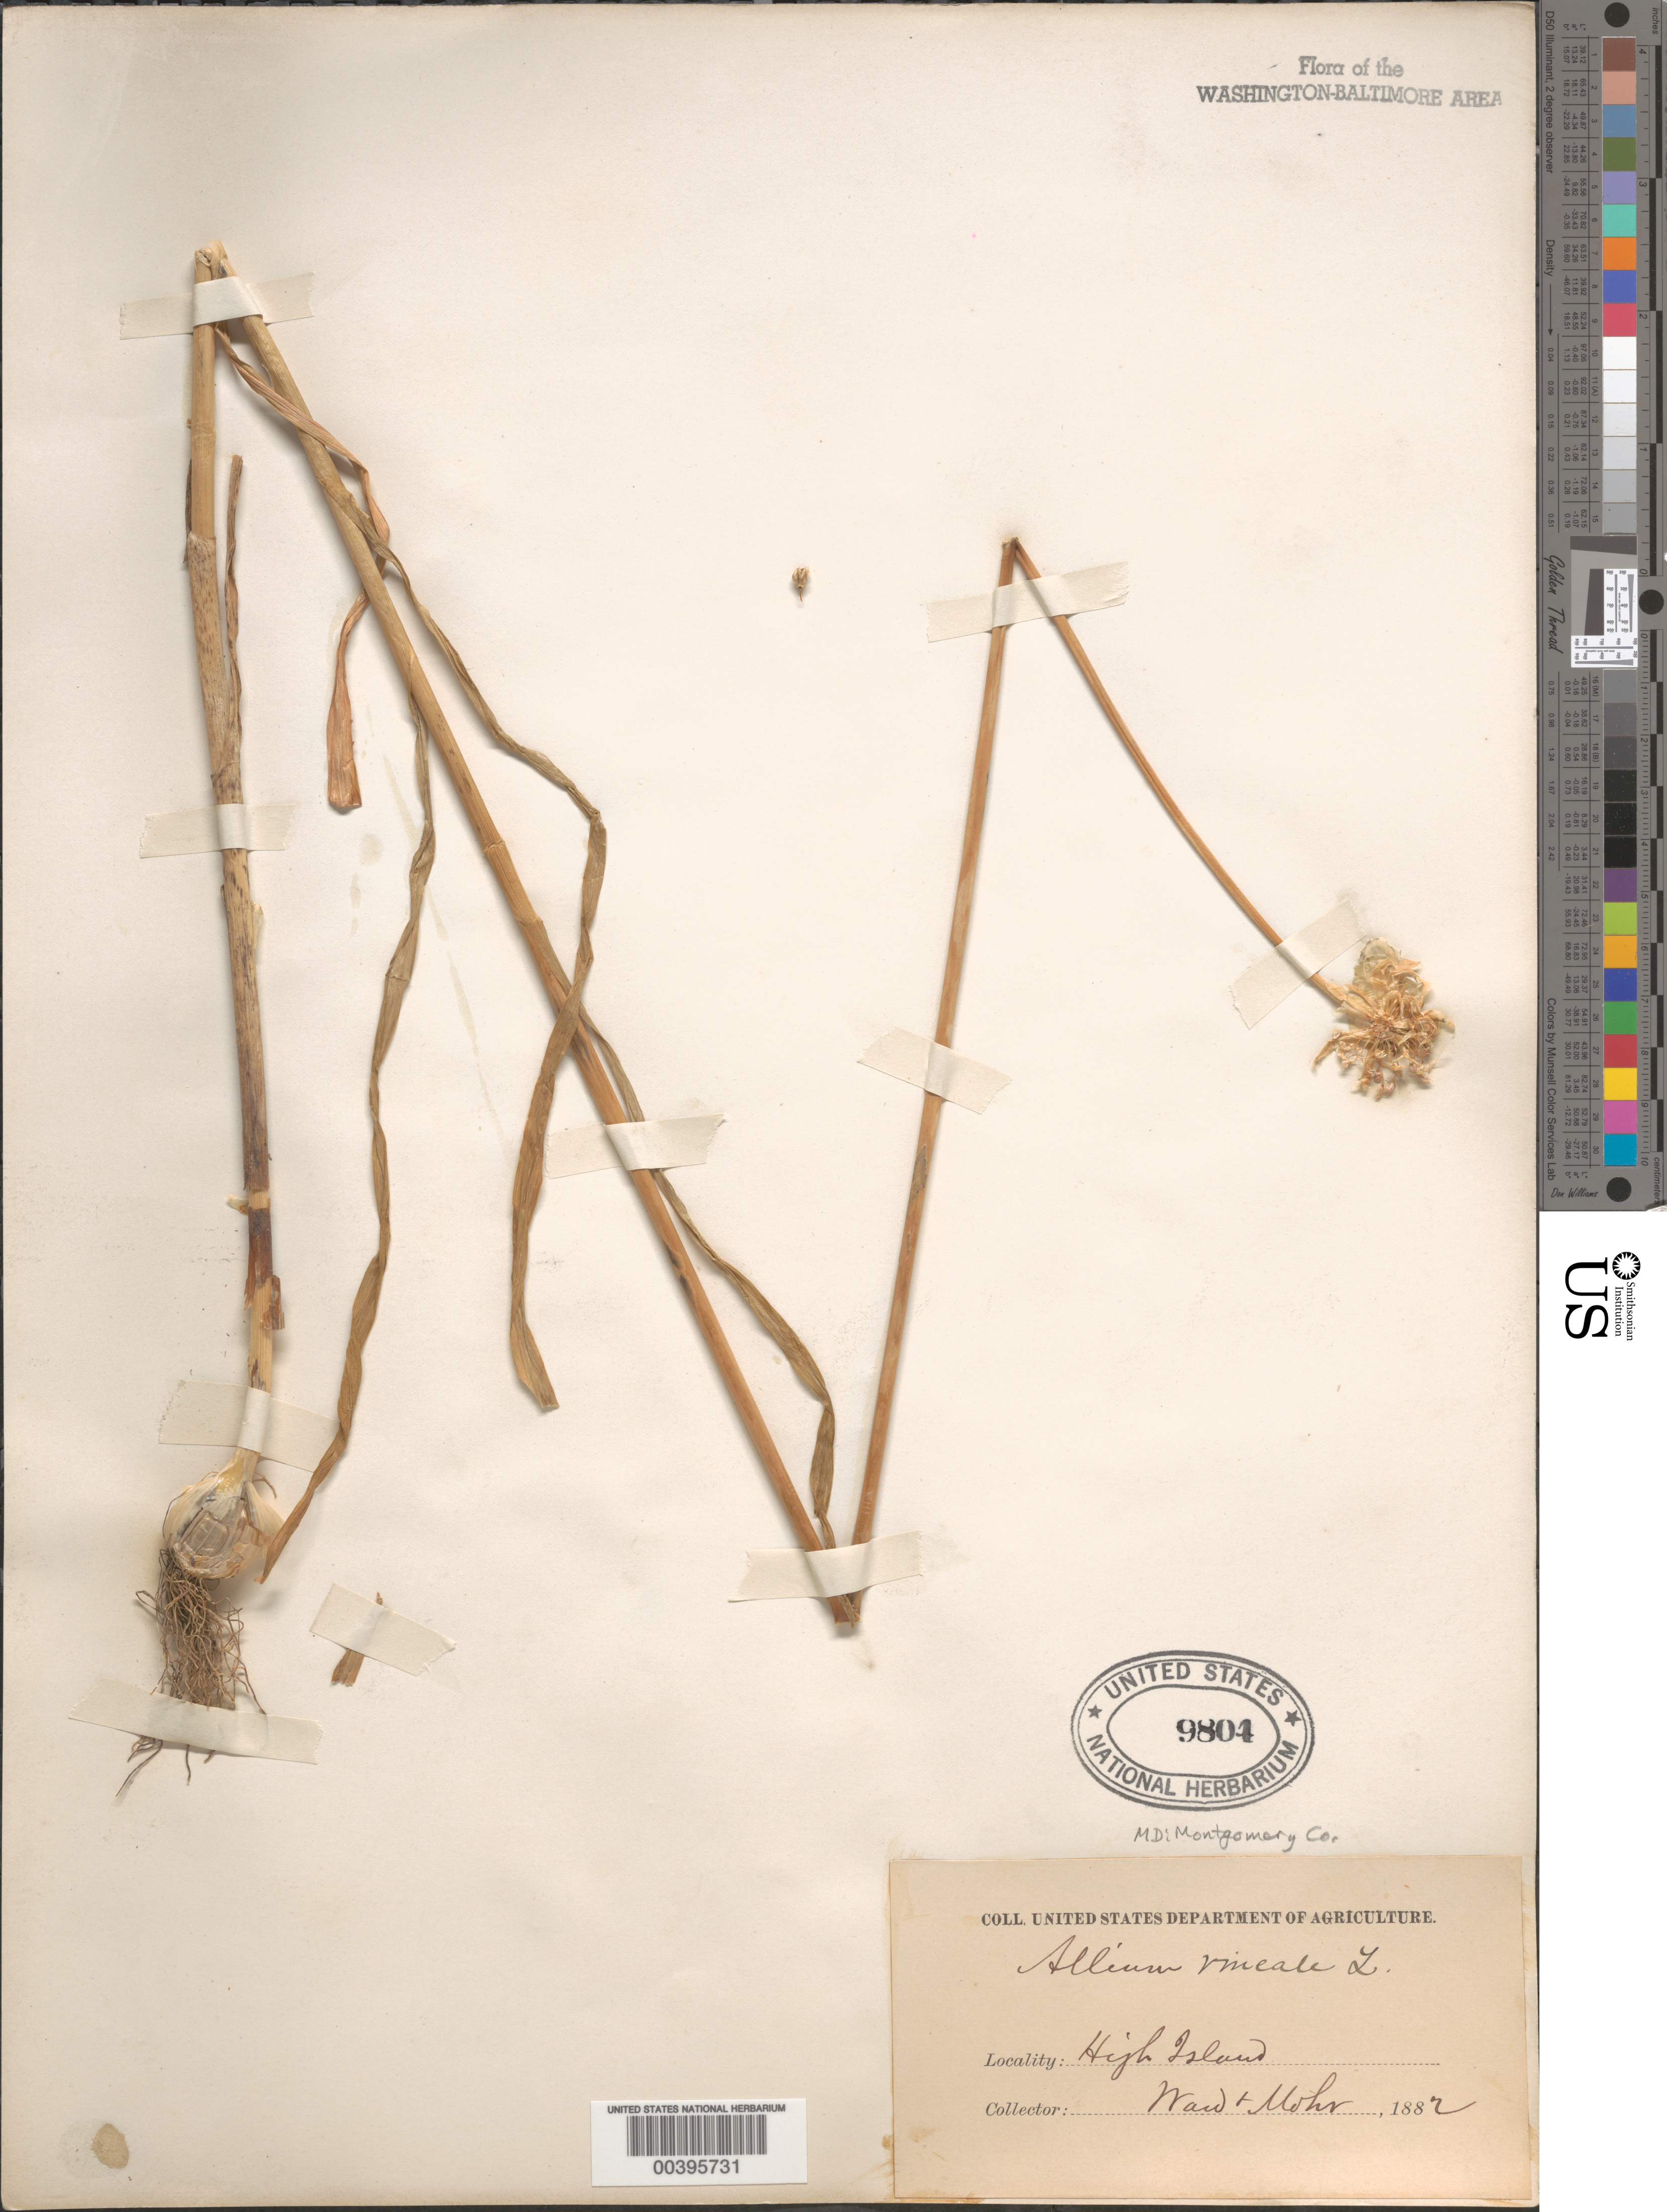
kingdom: Plantae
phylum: Tracheophyta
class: Liliopsida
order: Asparagales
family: Amaryllidaceae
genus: Allium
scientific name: Allium vineale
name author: L.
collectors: L. F. Ward & C. T. Mohr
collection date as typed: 1882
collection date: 1882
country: United States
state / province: Maryland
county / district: Montgomery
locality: High Island C. & O. Canal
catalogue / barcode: US 9804